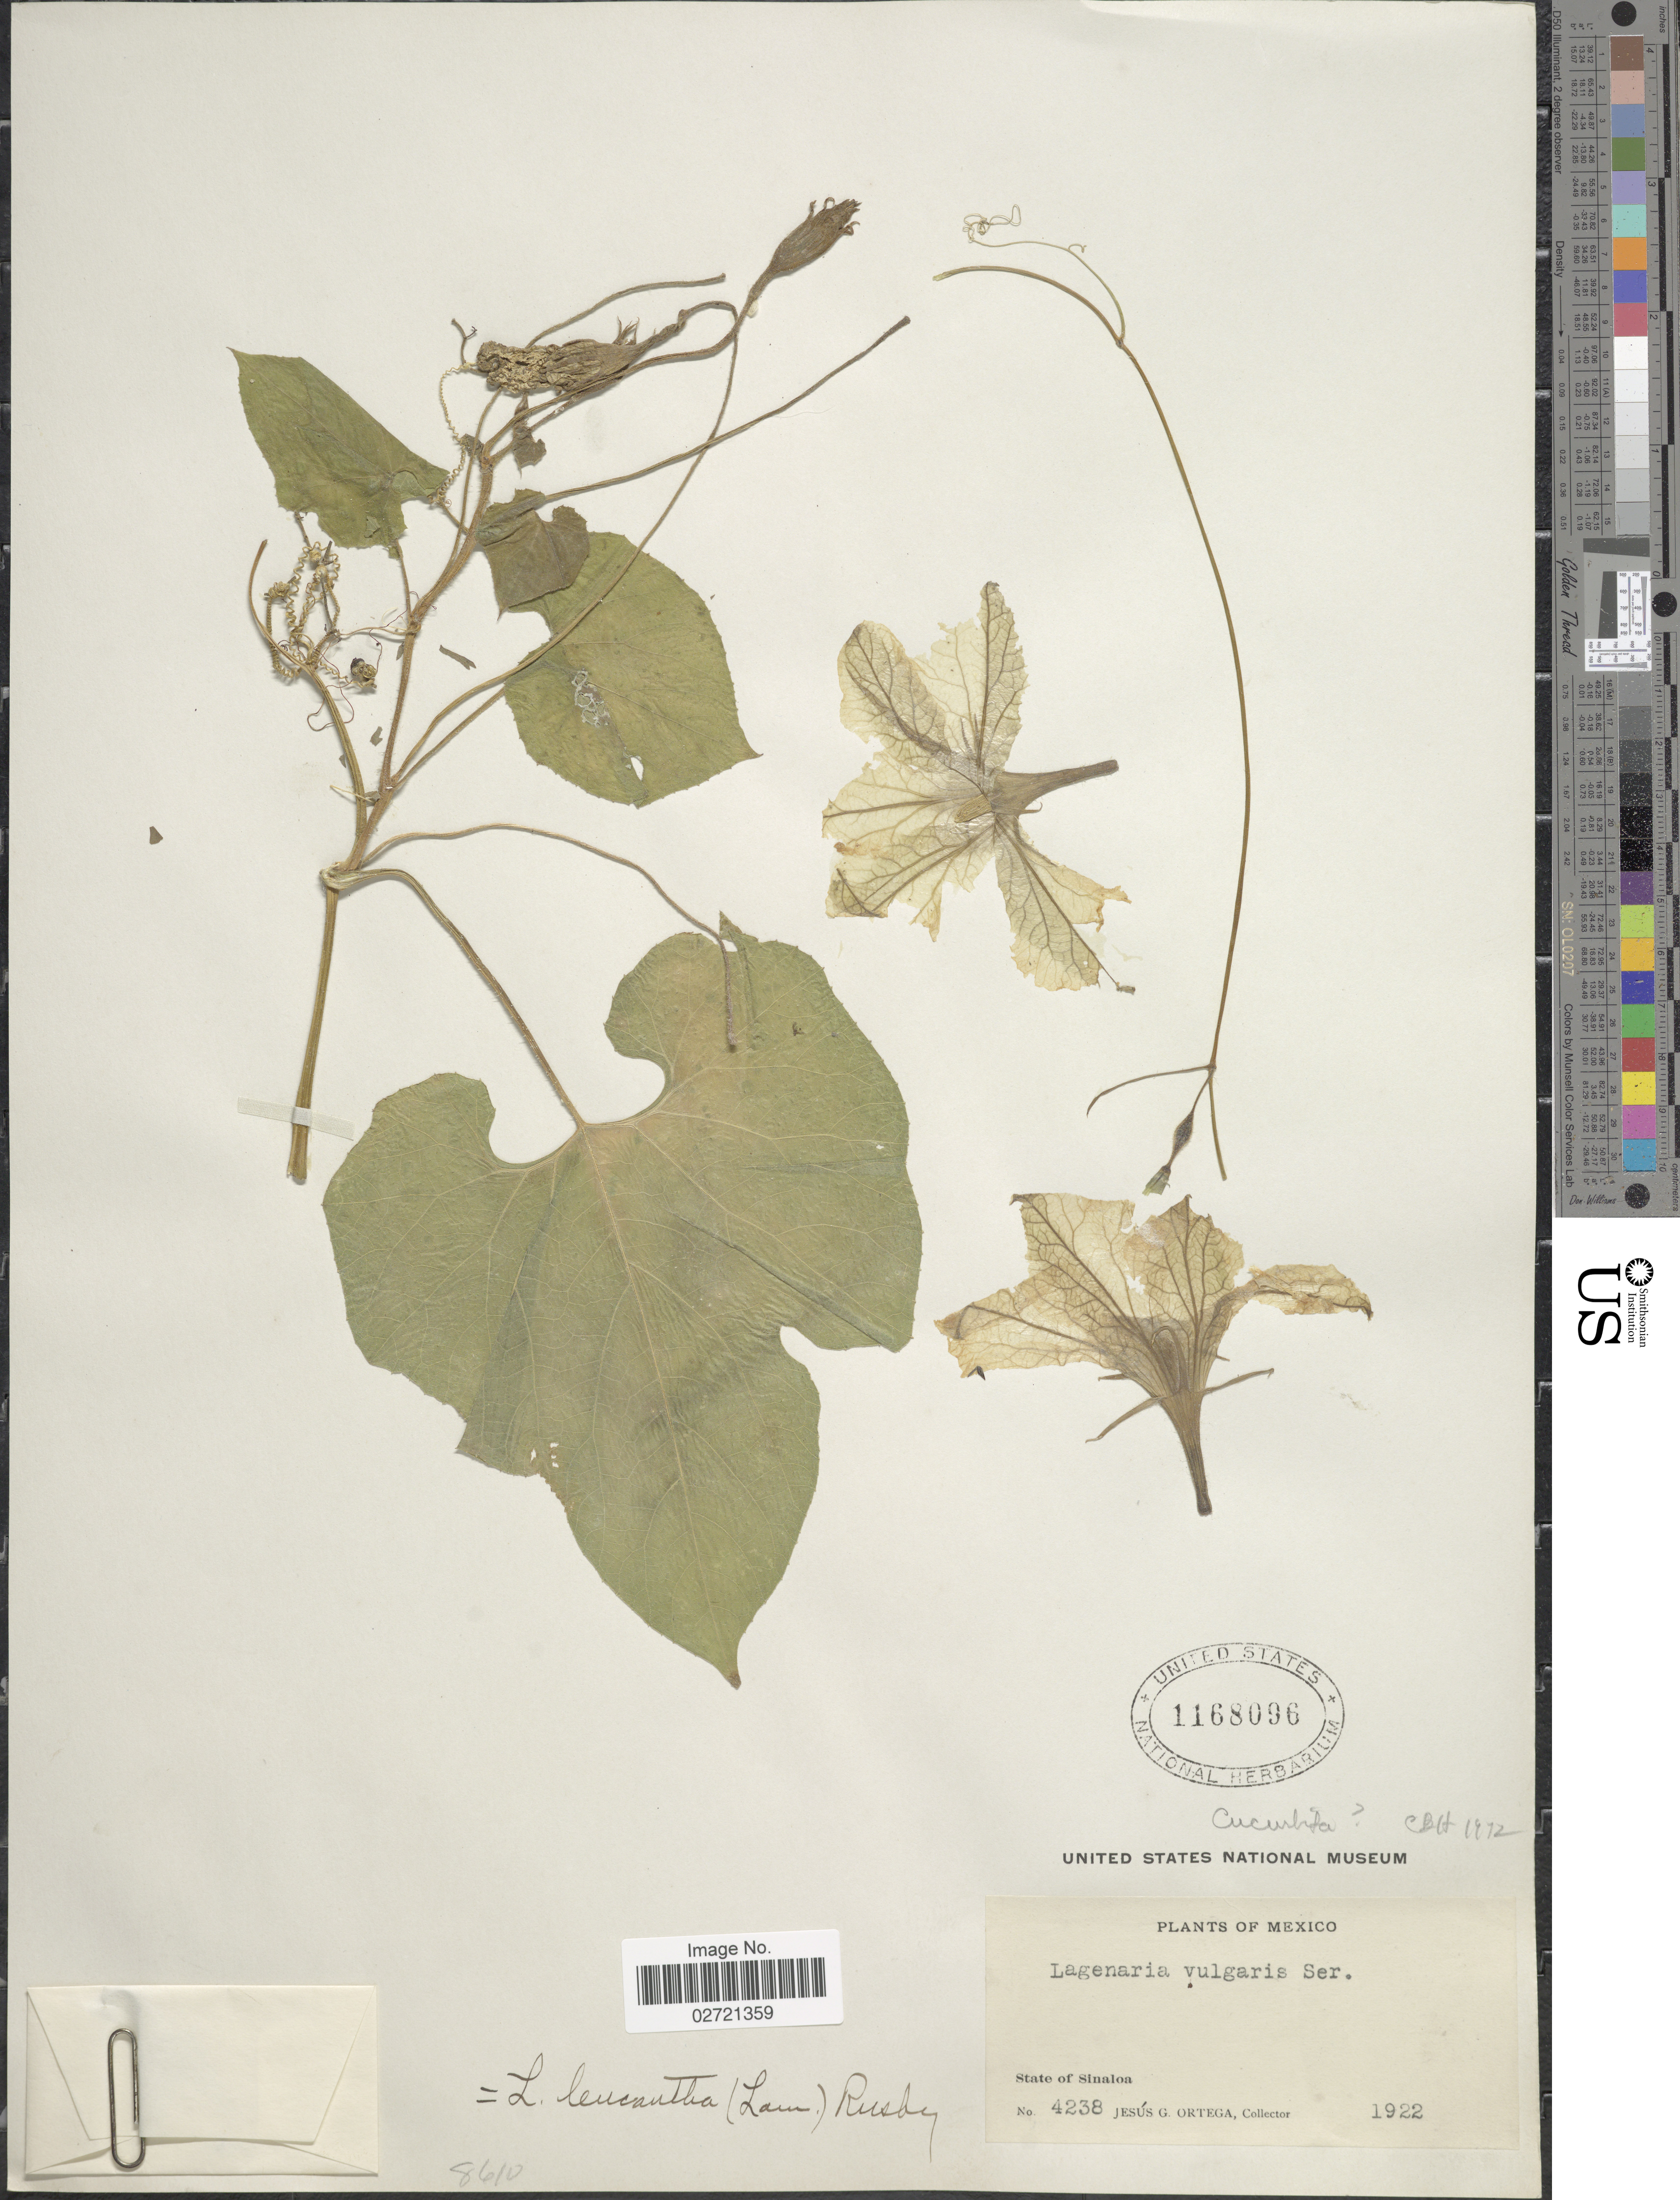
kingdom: Plantae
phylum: Tracheophyta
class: Magnoliopsida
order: Cucurbitales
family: Cucurbitaceae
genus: Polyclathra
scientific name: Polyclathra sp.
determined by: Nee, Michael H.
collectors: J. Ortega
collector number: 4238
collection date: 1922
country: Mexico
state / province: Sinaloa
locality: State of Sinaloa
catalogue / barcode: US 1168096